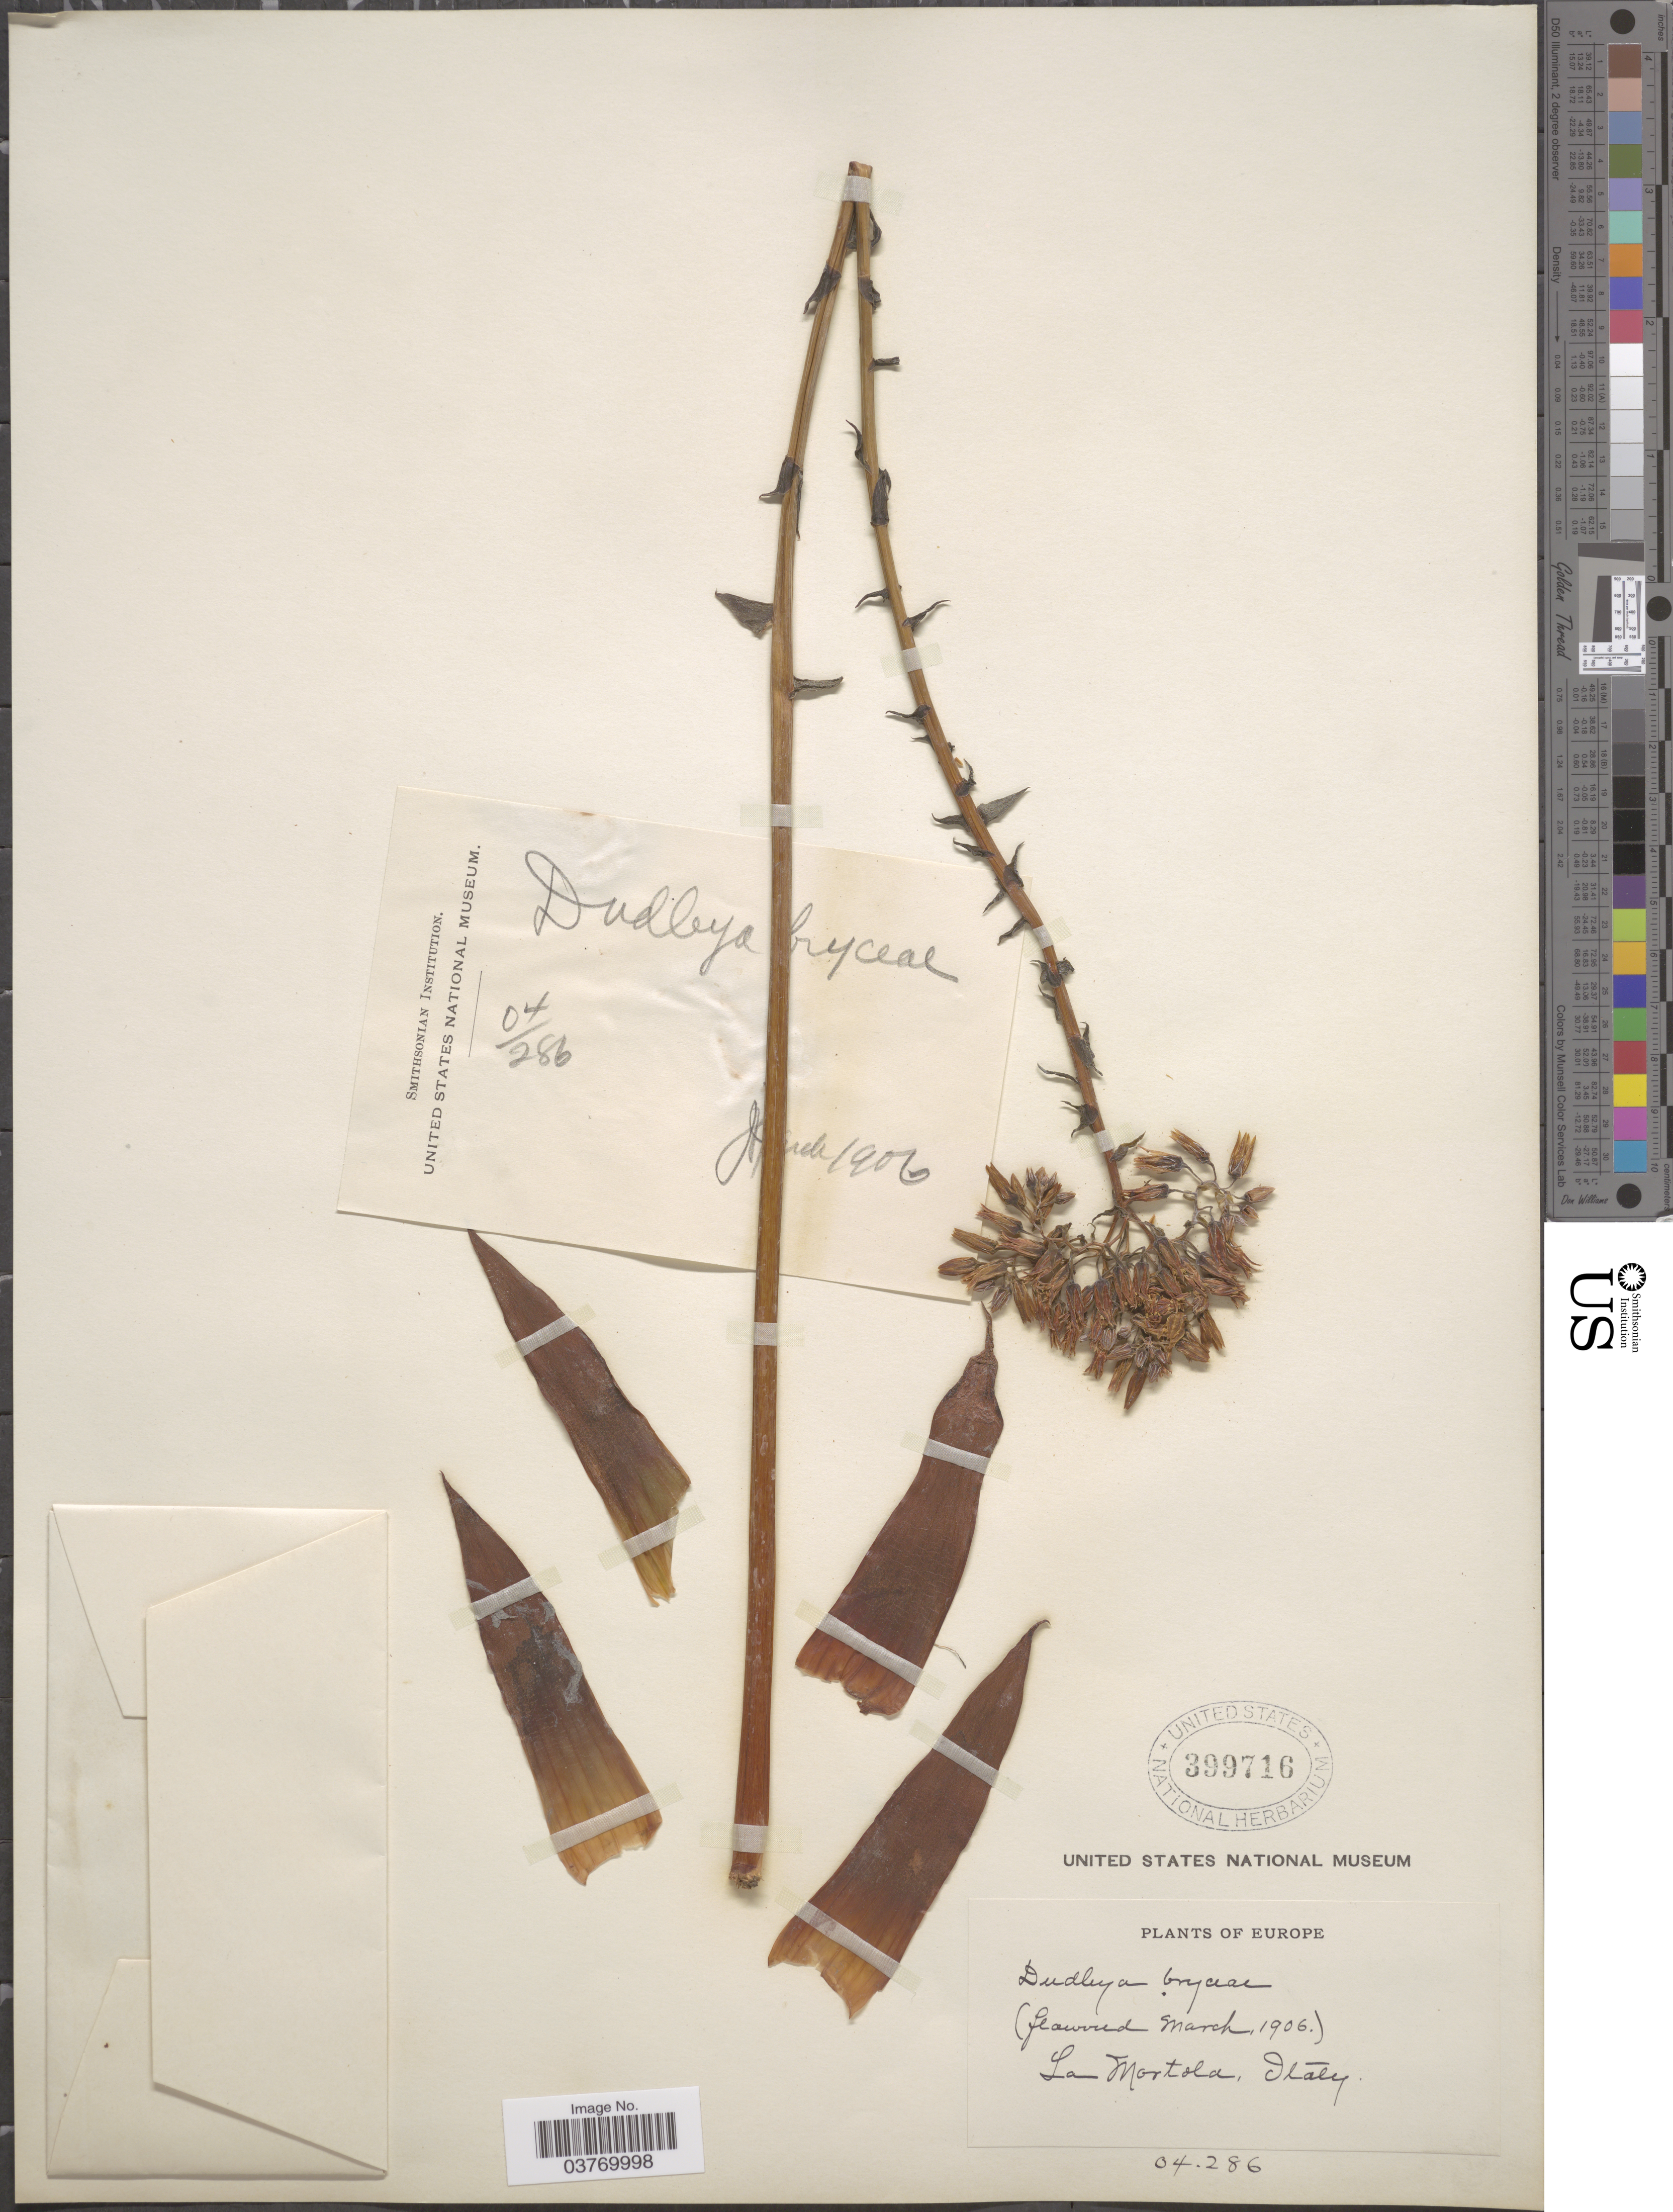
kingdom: Plantae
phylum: Tracheophyta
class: Magnoliopsida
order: Saxifragales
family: Crassulaceae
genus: Dudleya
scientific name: Dudleya bryceae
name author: Britton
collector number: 04/286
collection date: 1906-03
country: Italy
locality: La Mortola.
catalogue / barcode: US 399716